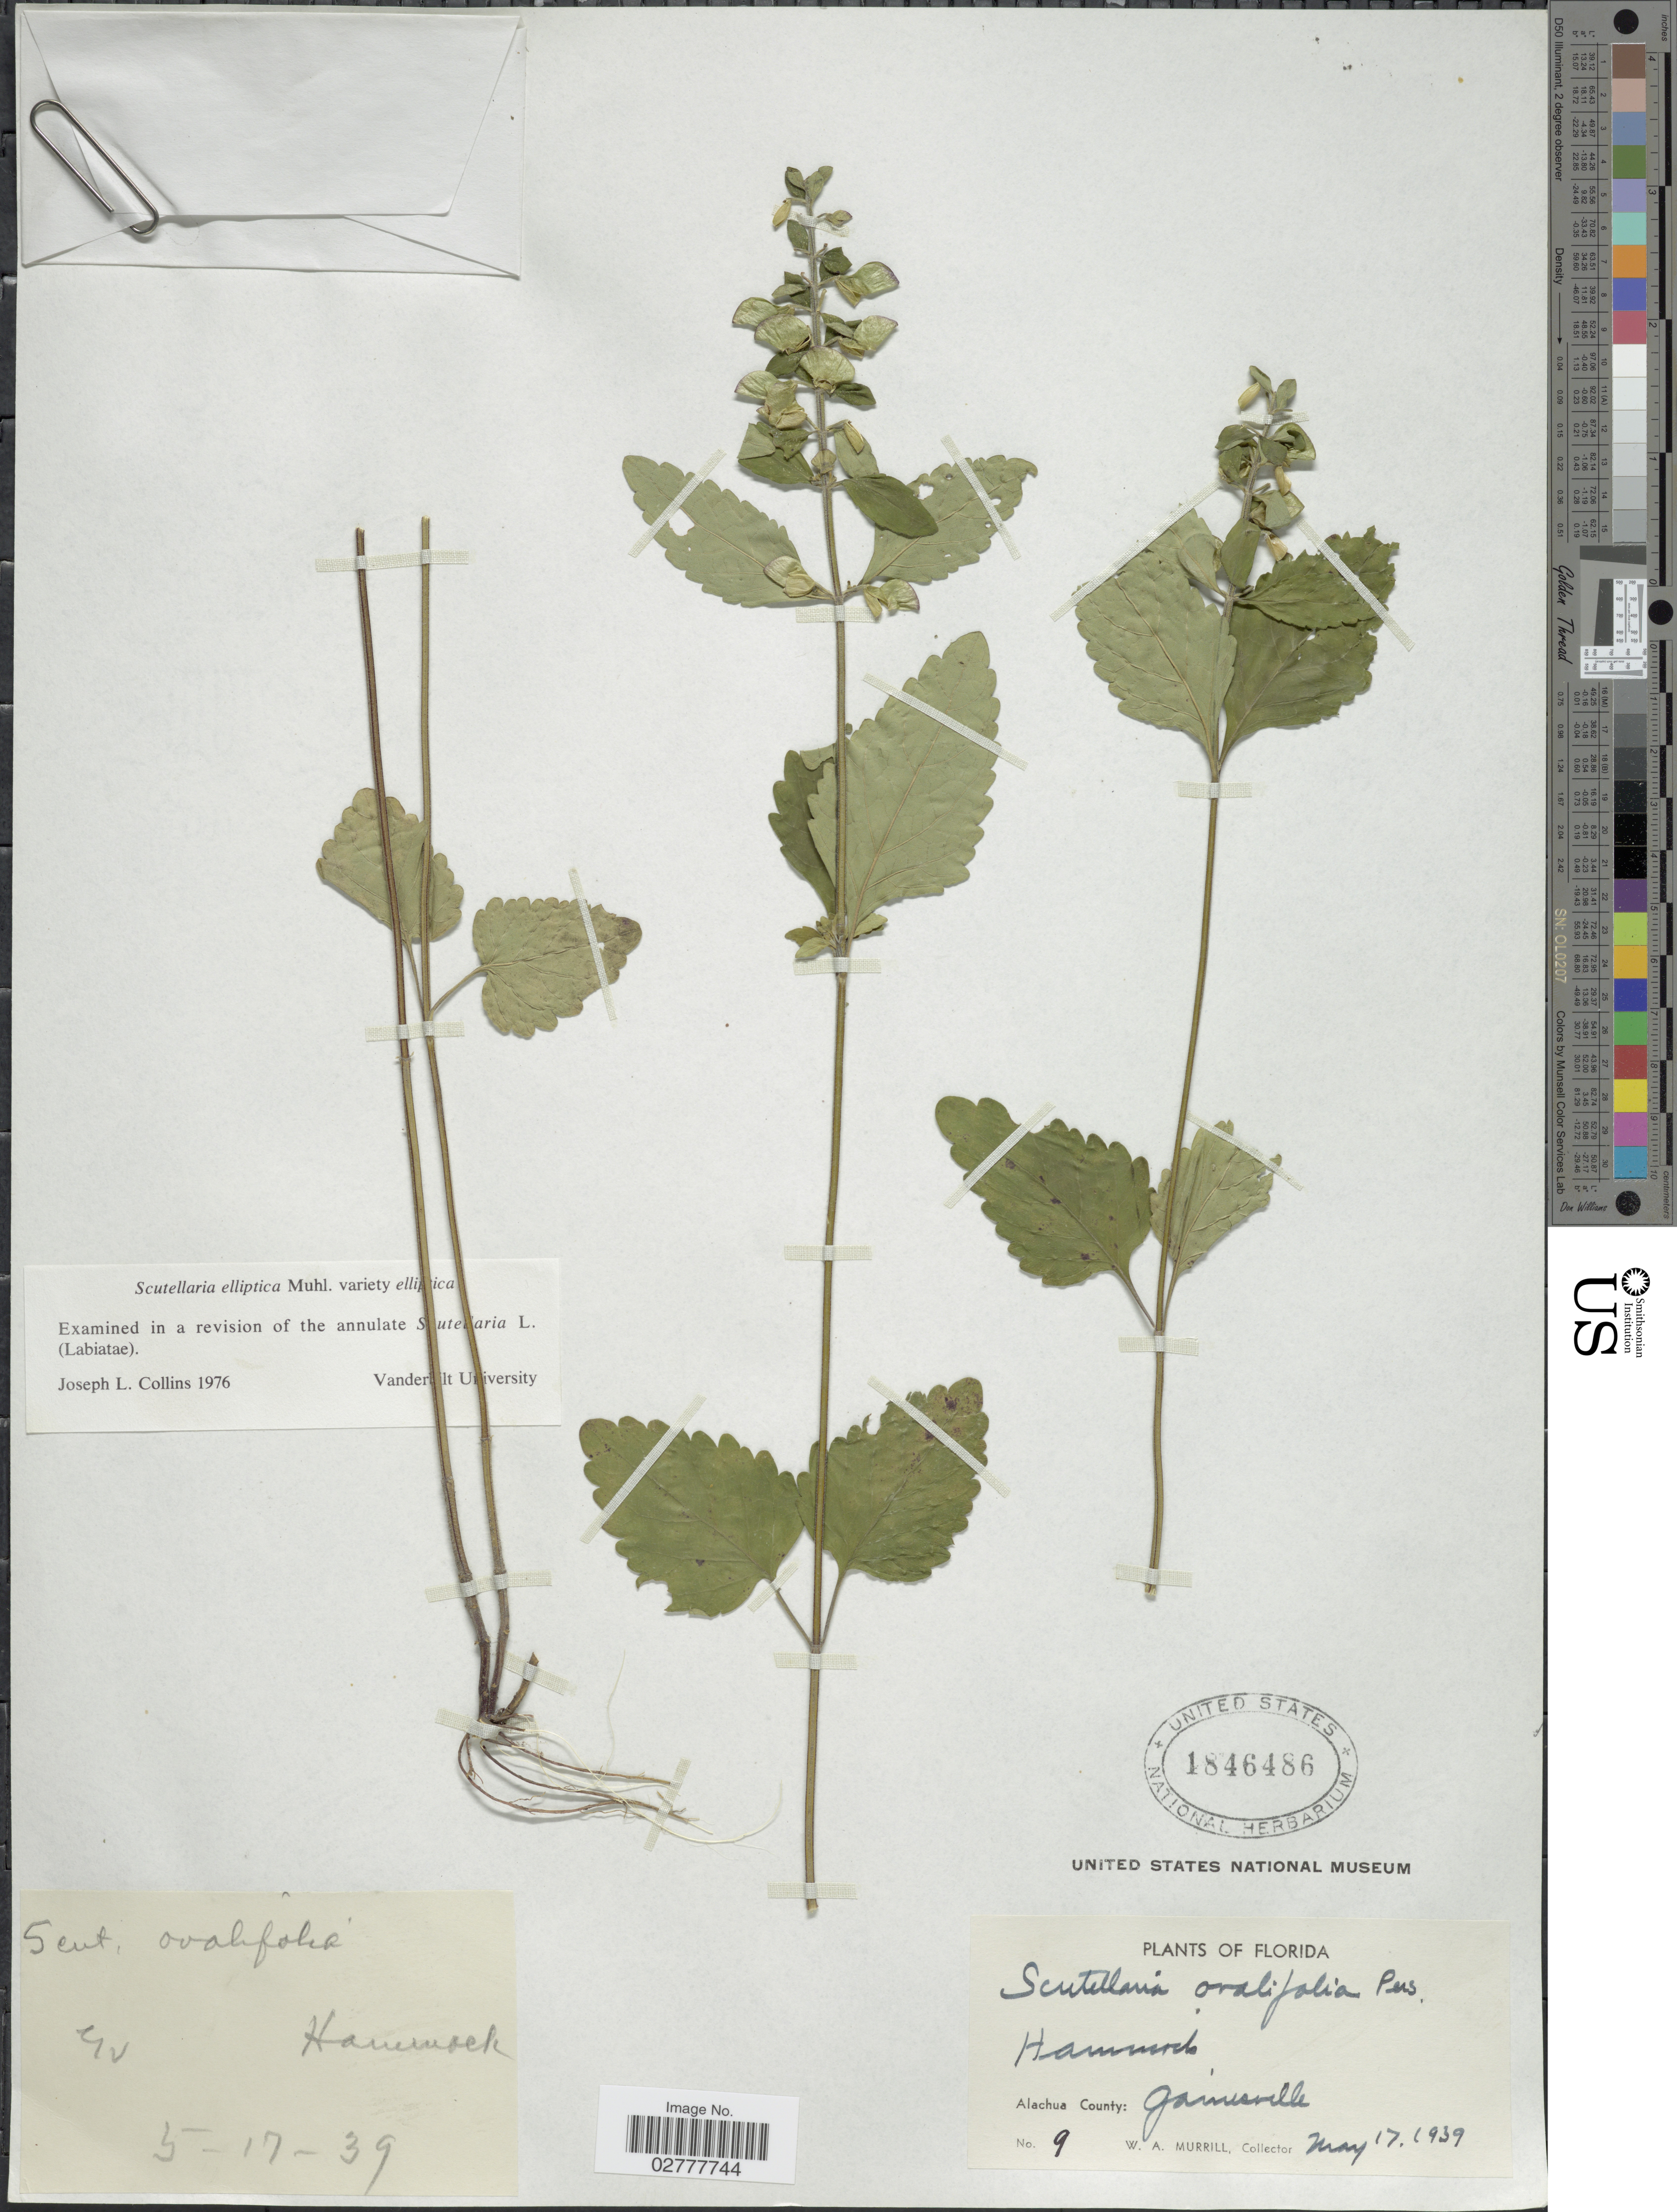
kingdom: Plantae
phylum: Tracheophyta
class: Magnoliopsida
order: Lamiales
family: Lamiaceae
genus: Scutellaria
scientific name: Scutellaria elliptica var. elliptica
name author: Muhl.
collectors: W. A. Murrill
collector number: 9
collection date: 1939-05-17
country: United States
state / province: Florida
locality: Hammock, Alachua County, Gainesville.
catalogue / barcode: US 1846486